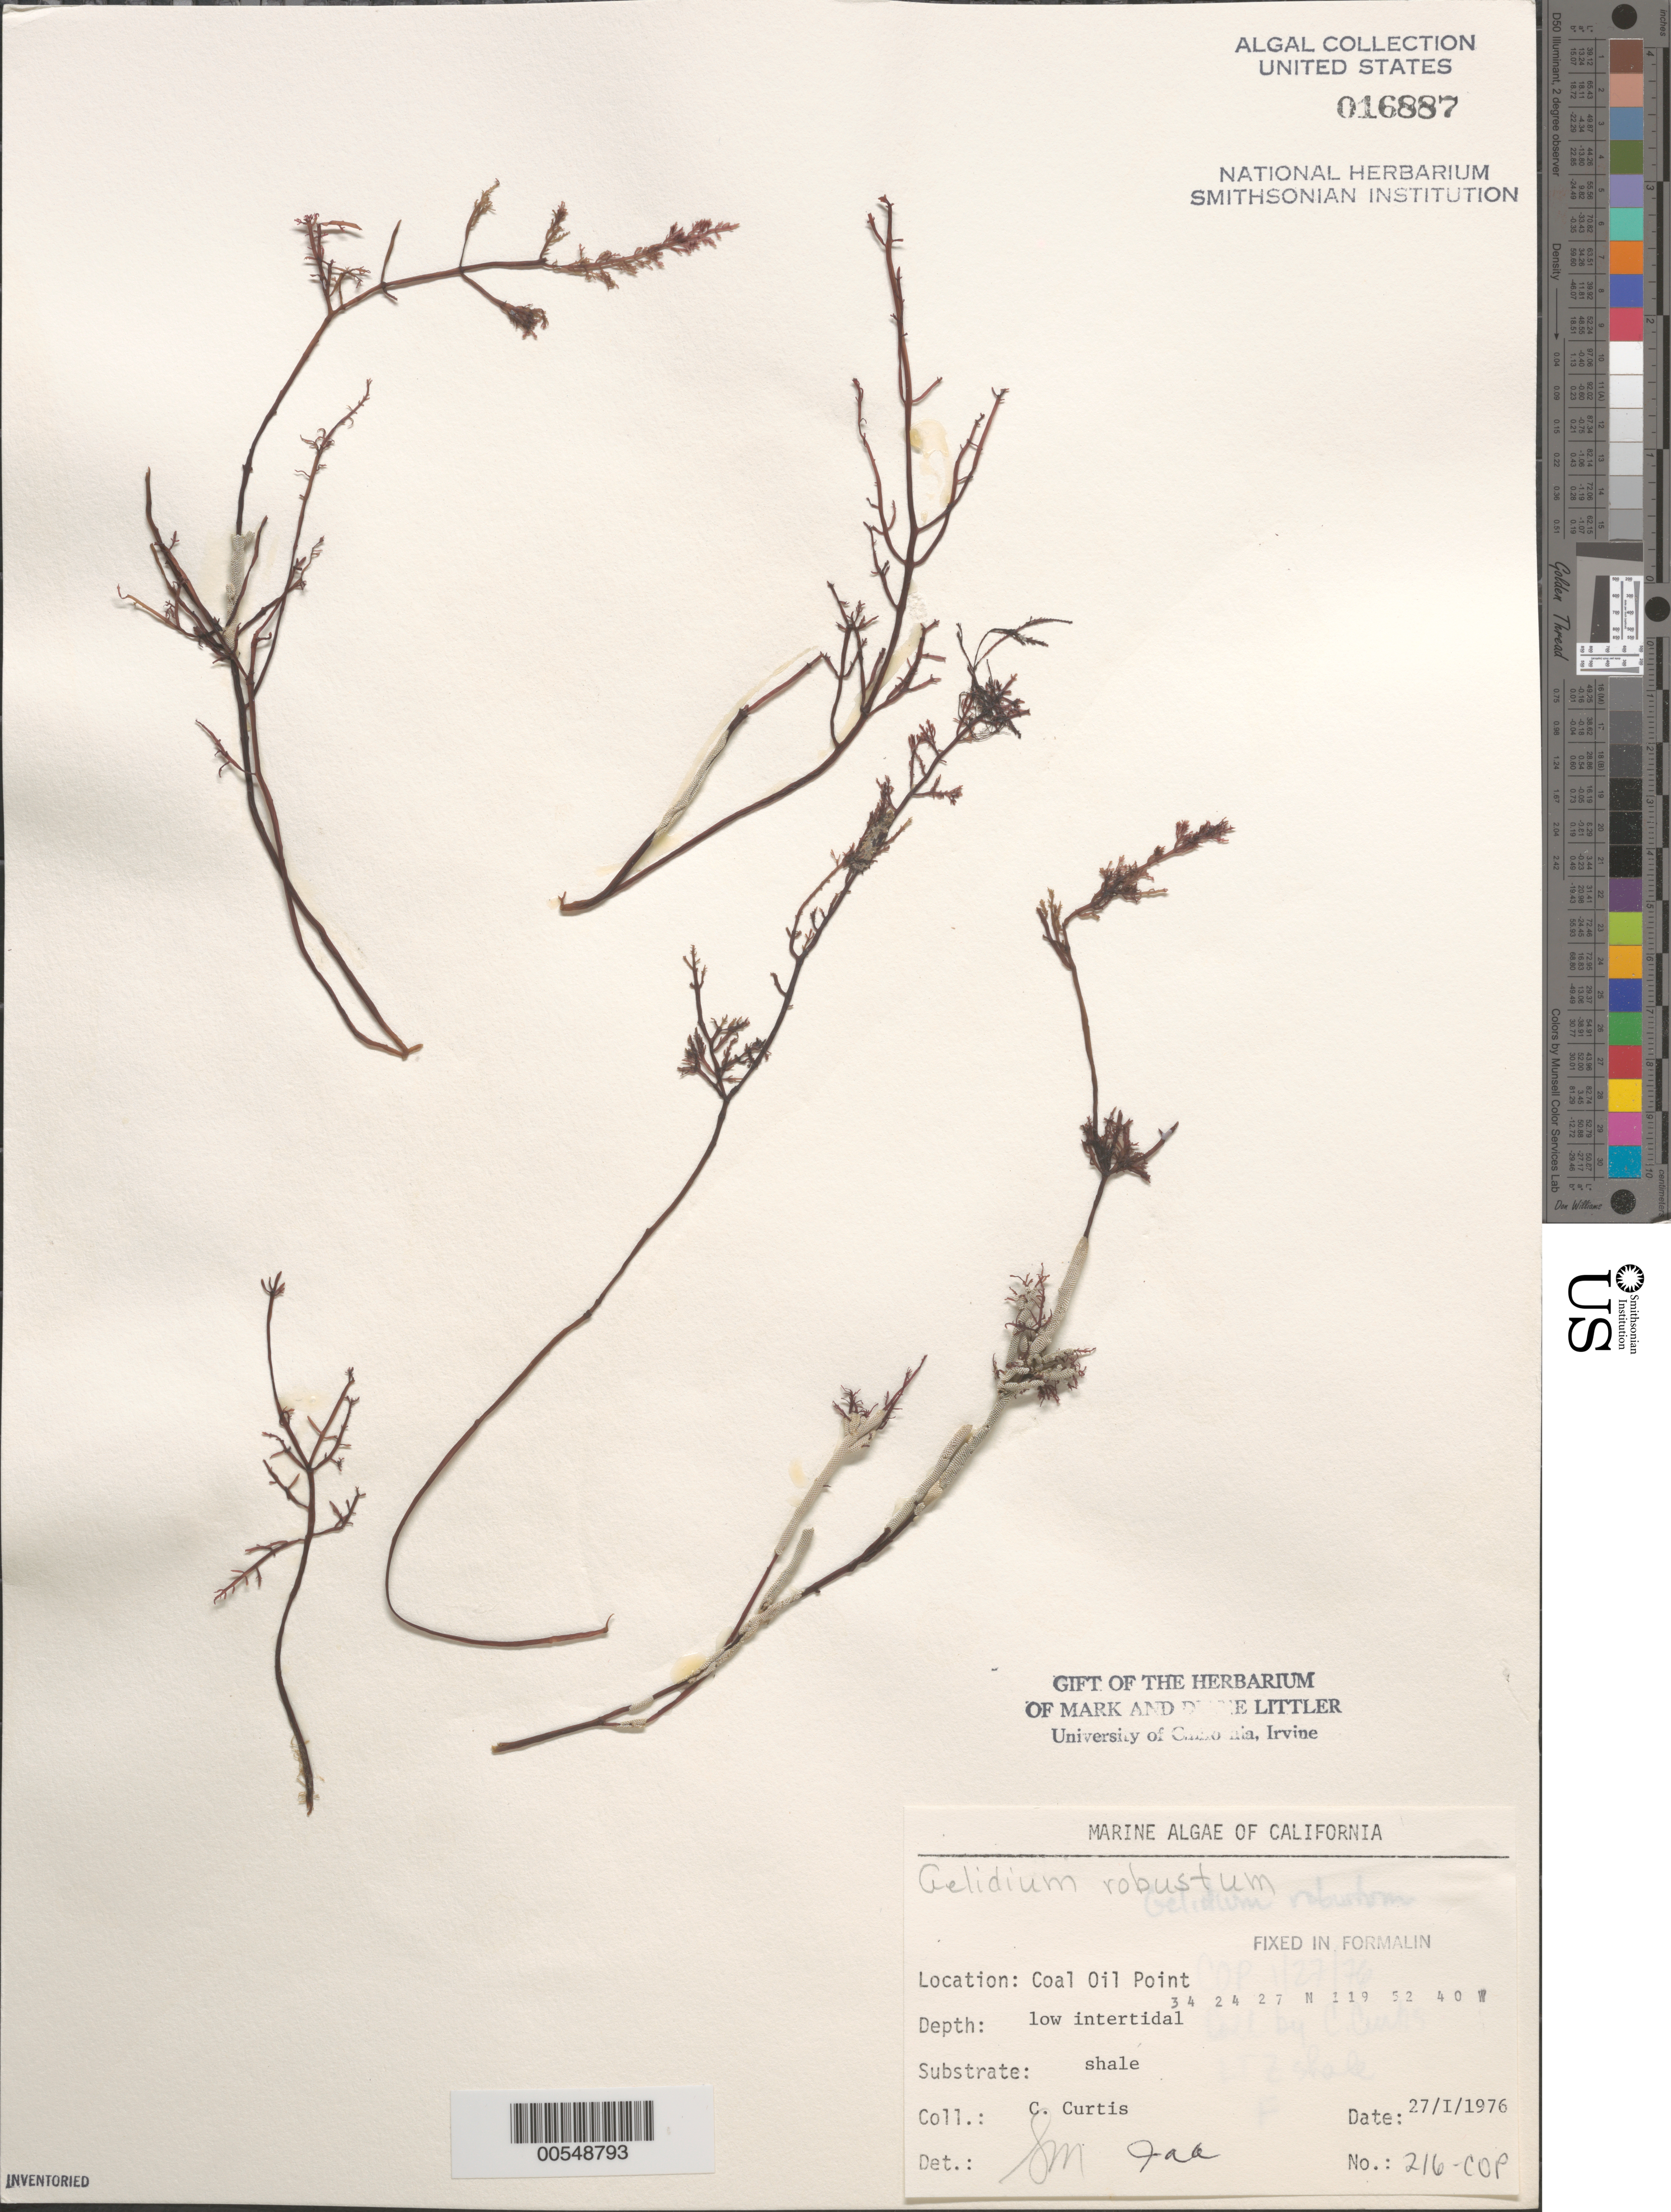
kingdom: Plantae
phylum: Rhodophyta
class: Florideophyceae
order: Gelidiales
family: Gelidiaceae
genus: Gelidium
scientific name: Gelidium robustum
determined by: Murray, S. N.; Abbott, I. A.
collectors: C. Curtis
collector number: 216-cop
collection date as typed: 27 Jan 1976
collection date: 1976-01-27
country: United States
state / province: California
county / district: Santa Barbara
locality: Coal Oil Point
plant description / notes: BLM-SOCALBIGHT Rocky Intertidal Survey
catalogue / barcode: US 16887